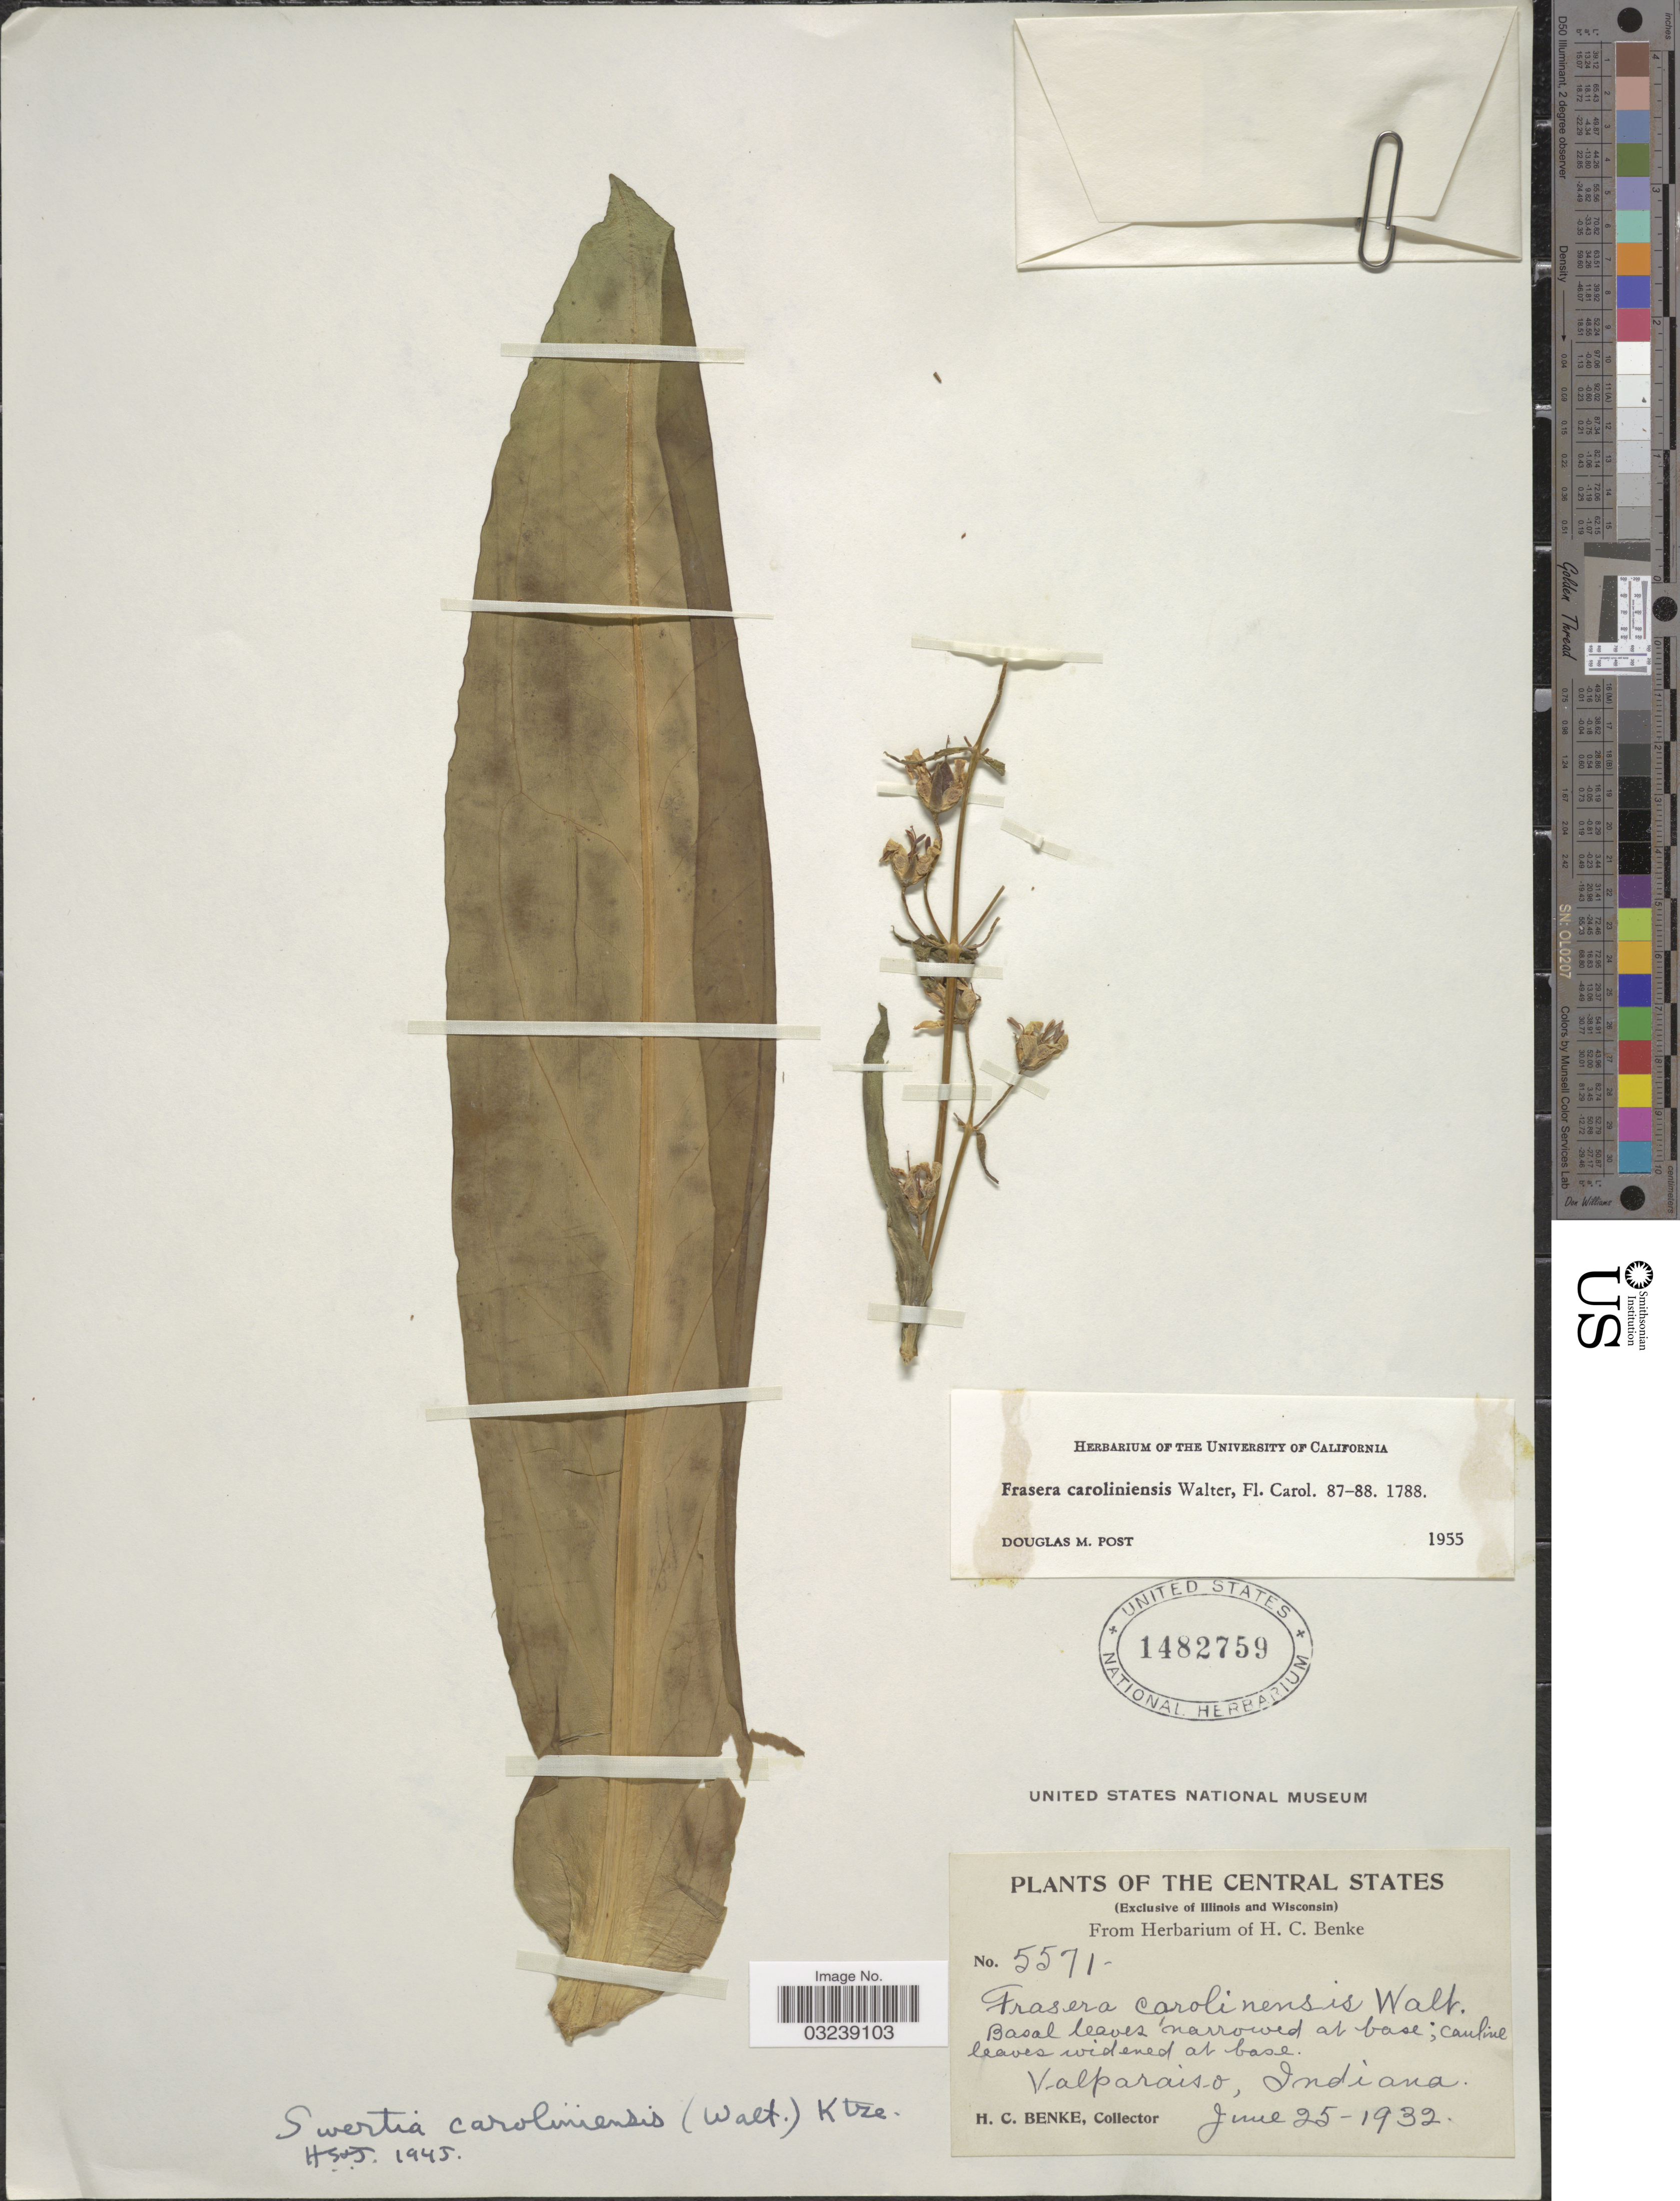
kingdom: Plantae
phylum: Tracheophyta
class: Magnoliopsida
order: Gentianales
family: Gentianaceae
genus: Frasera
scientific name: Frasera caroliniensis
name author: Walter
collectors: H. Benke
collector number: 5571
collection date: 1932-06-25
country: United States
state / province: Indiana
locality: Central States. Valparaiso.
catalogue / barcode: US 1482759